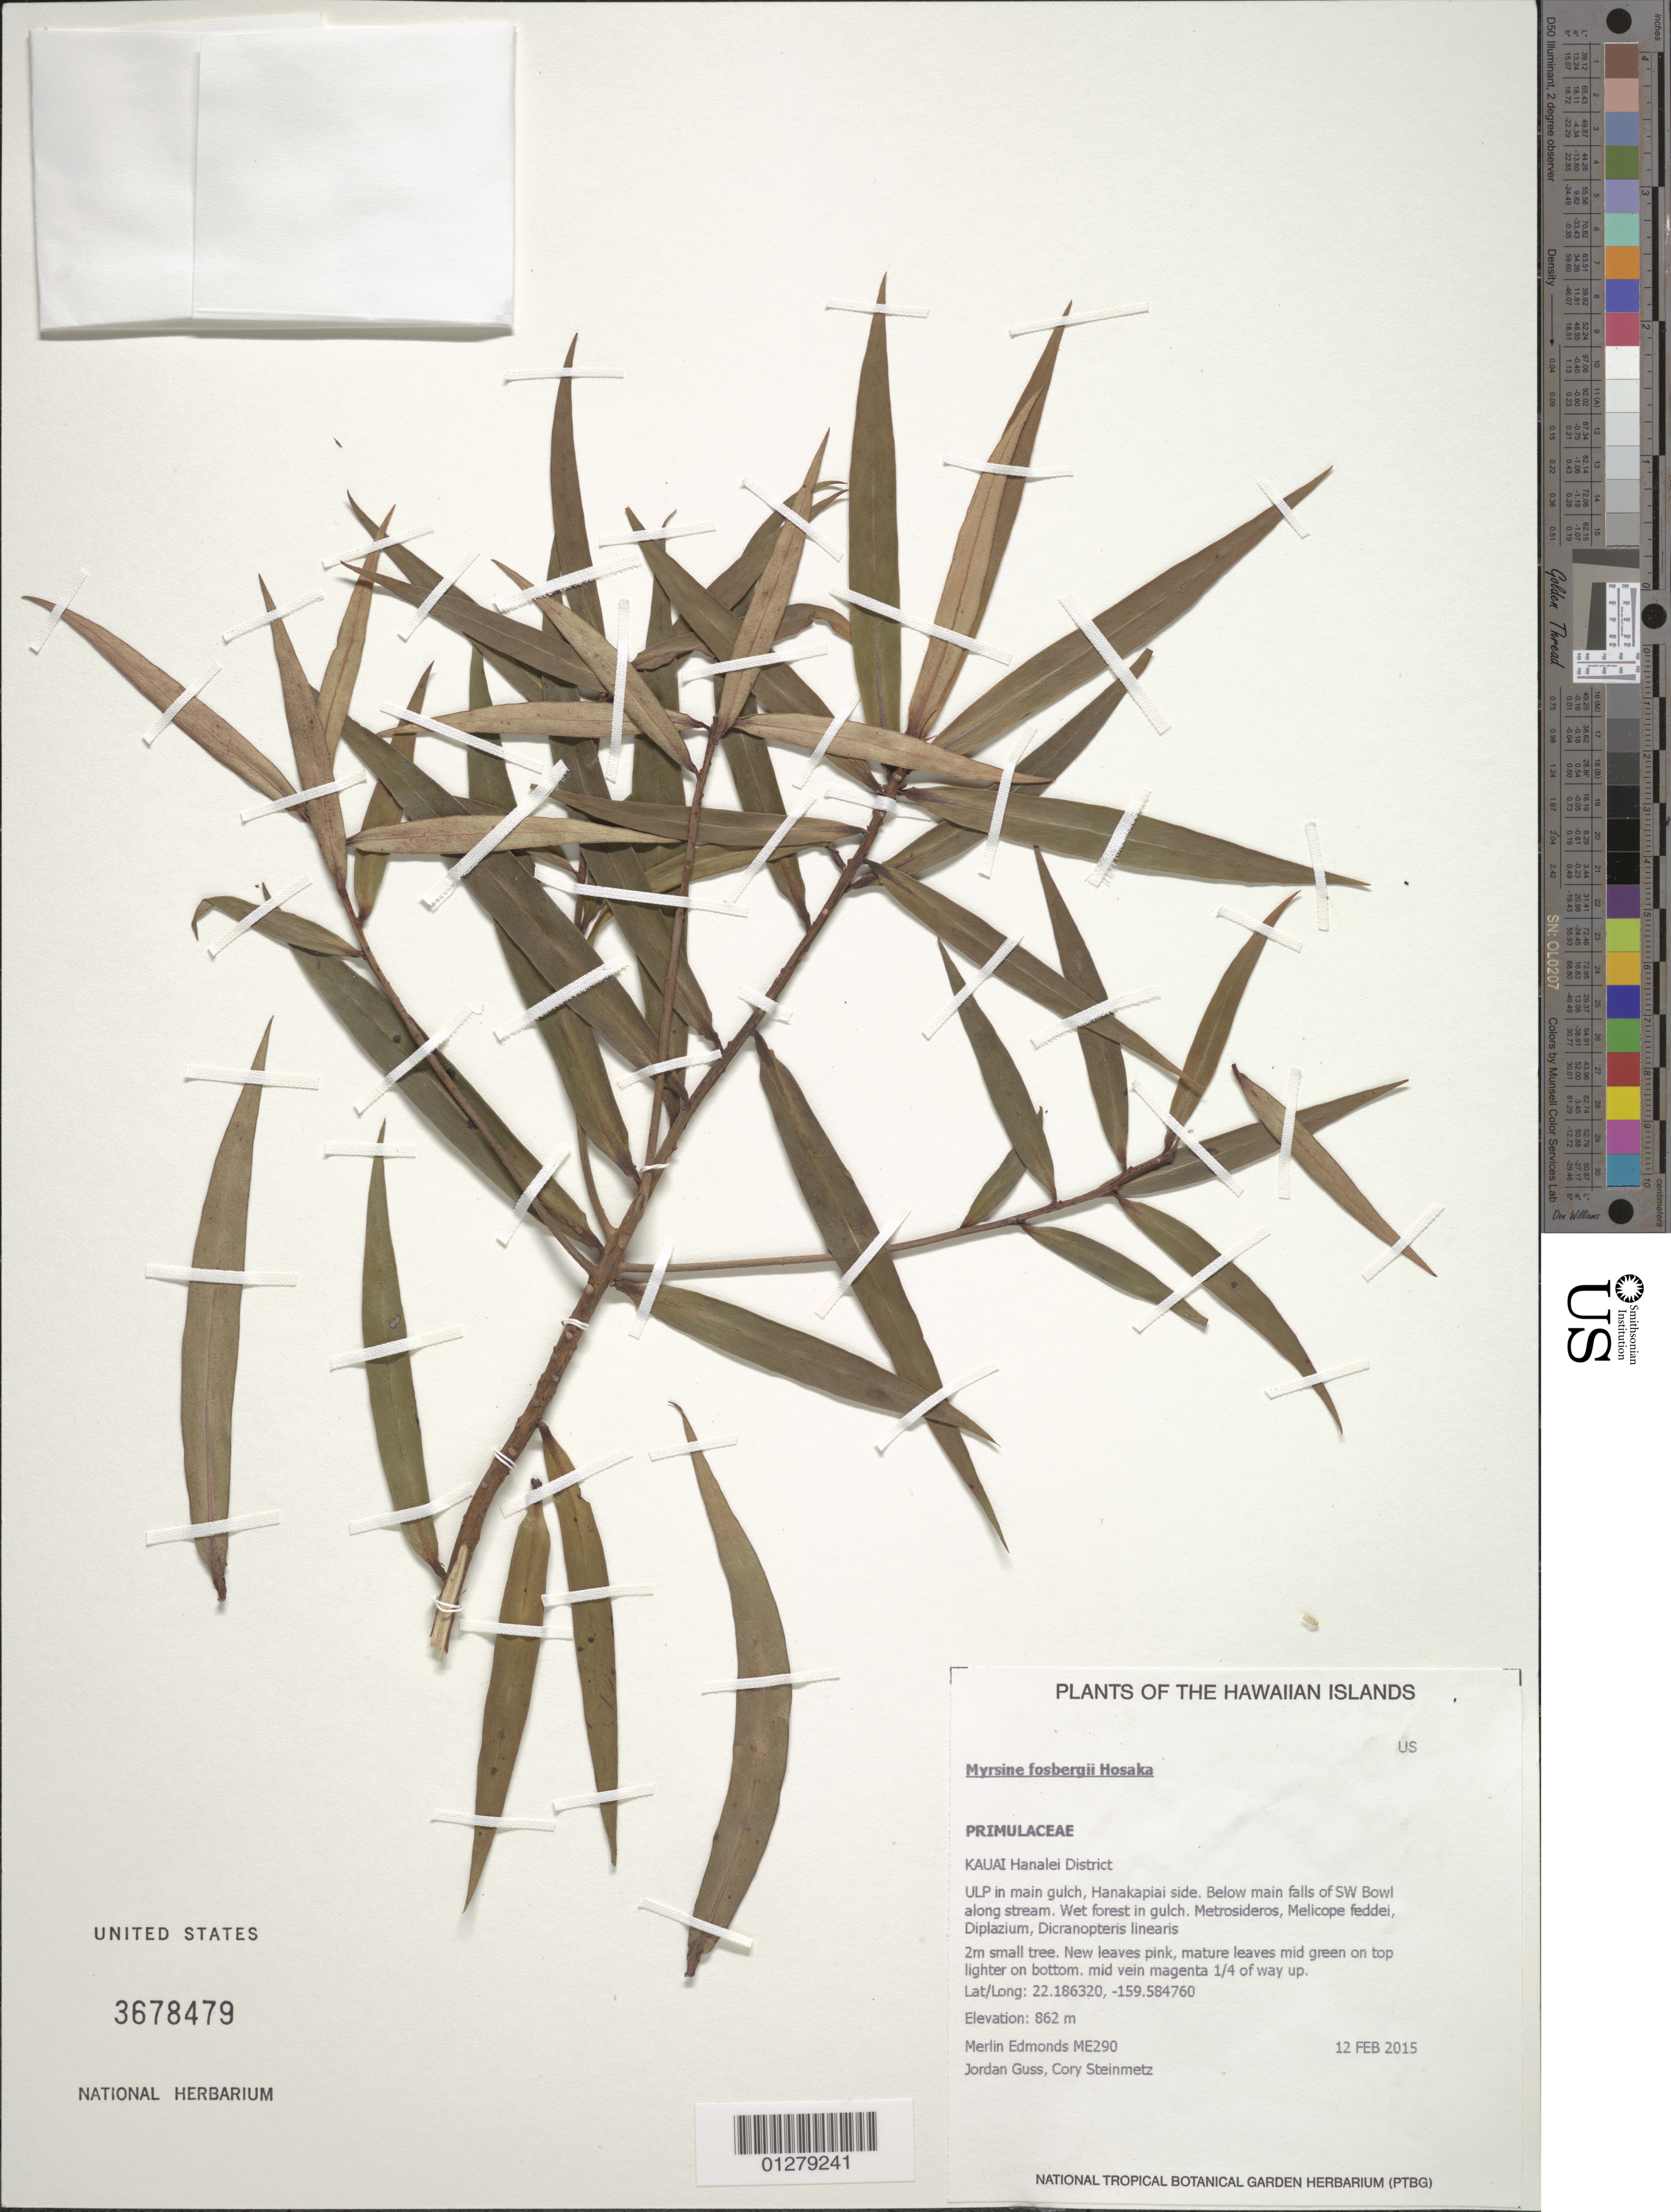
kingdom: Plantae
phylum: Tracheophyta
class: Magnoliopsida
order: Ericales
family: Primulaceae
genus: Myrsine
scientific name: Myrsine fosbergii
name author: Hosaka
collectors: M. Edmonds, J. Guss & C. Steinmetz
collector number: ME290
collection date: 2015-02-12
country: United States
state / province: Hawaii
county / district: Kauai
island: Kaua'i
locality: Hanalei District, ULP in main gulch, Hanakapiai side, below main falls of SW bowl along stream.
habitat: Wet forest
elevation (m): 862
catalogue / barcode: US 3678479